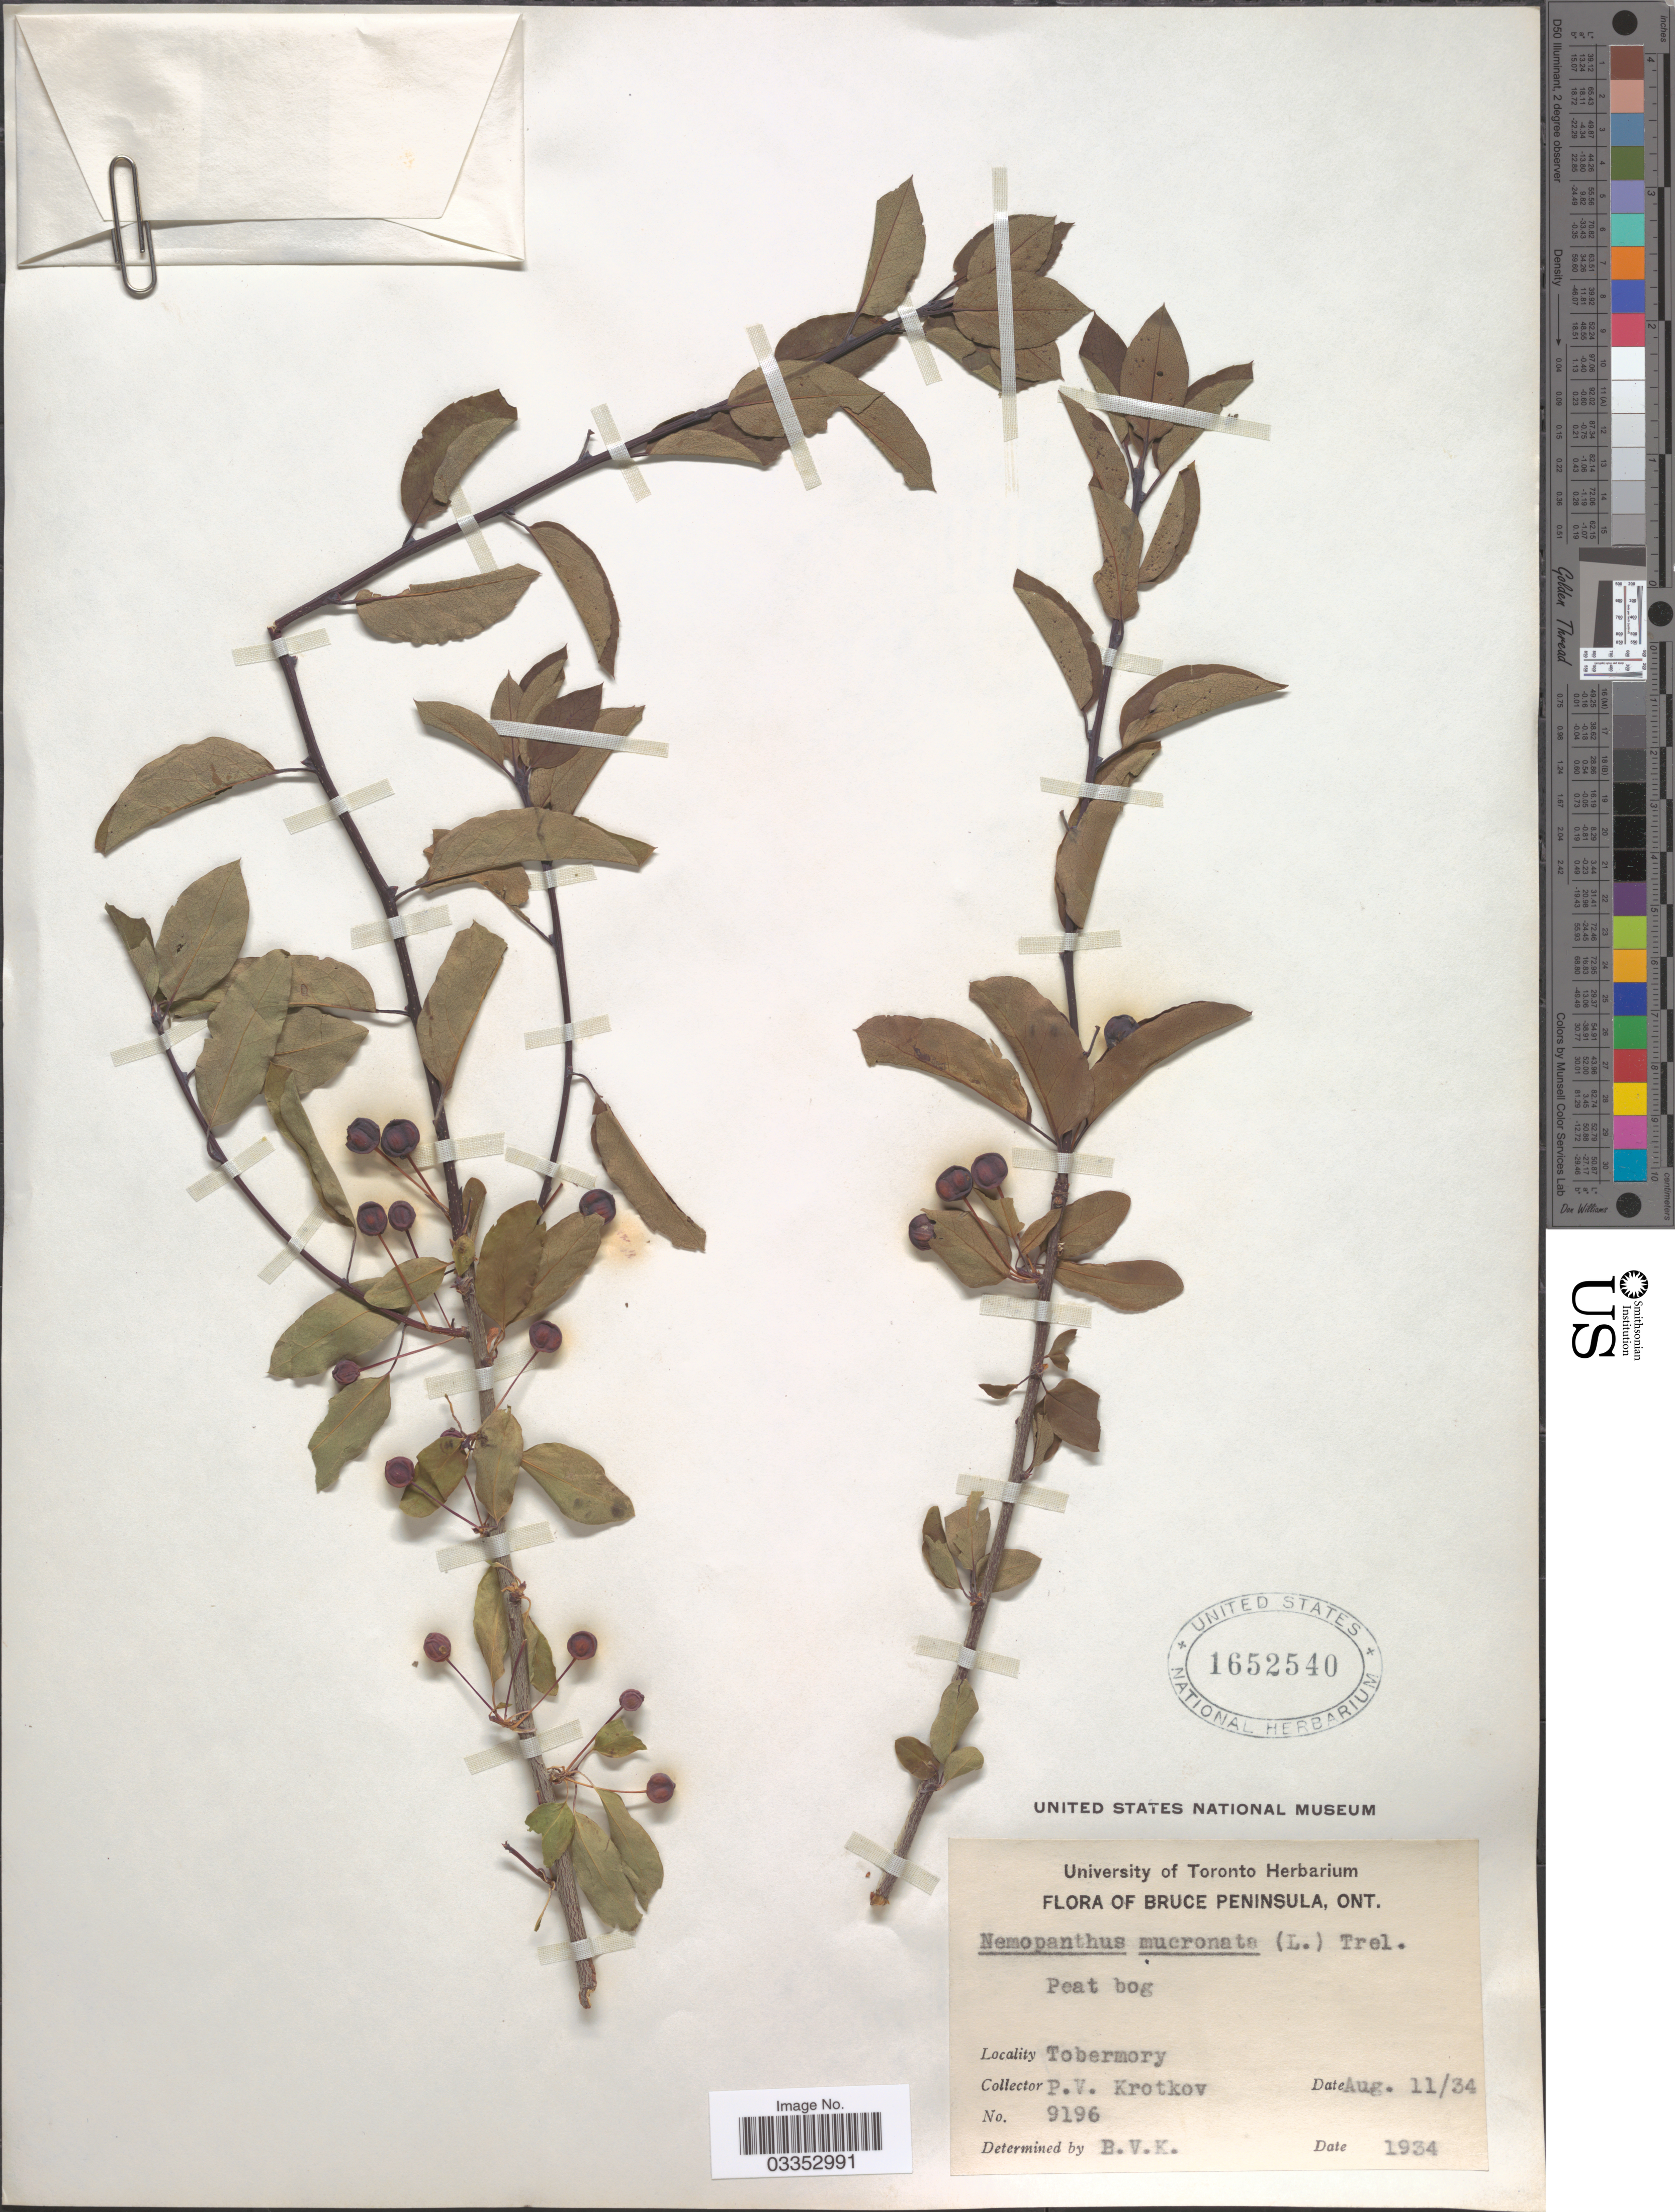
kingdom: Plantae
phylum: Tracheophyta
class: Magnoliopsida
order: Aquifoliales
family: Aquifoliaceae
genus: Nemopanthus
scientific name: Nemopanthus mucronatus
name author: (L.) Trel.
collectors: P. V. Krotkov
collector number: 9196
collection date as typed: Transcribed d/m/y: 11/8/34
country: Canada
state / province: Ontario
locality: Bruce Peninsula. Tobermory.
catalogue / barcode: US 1652540